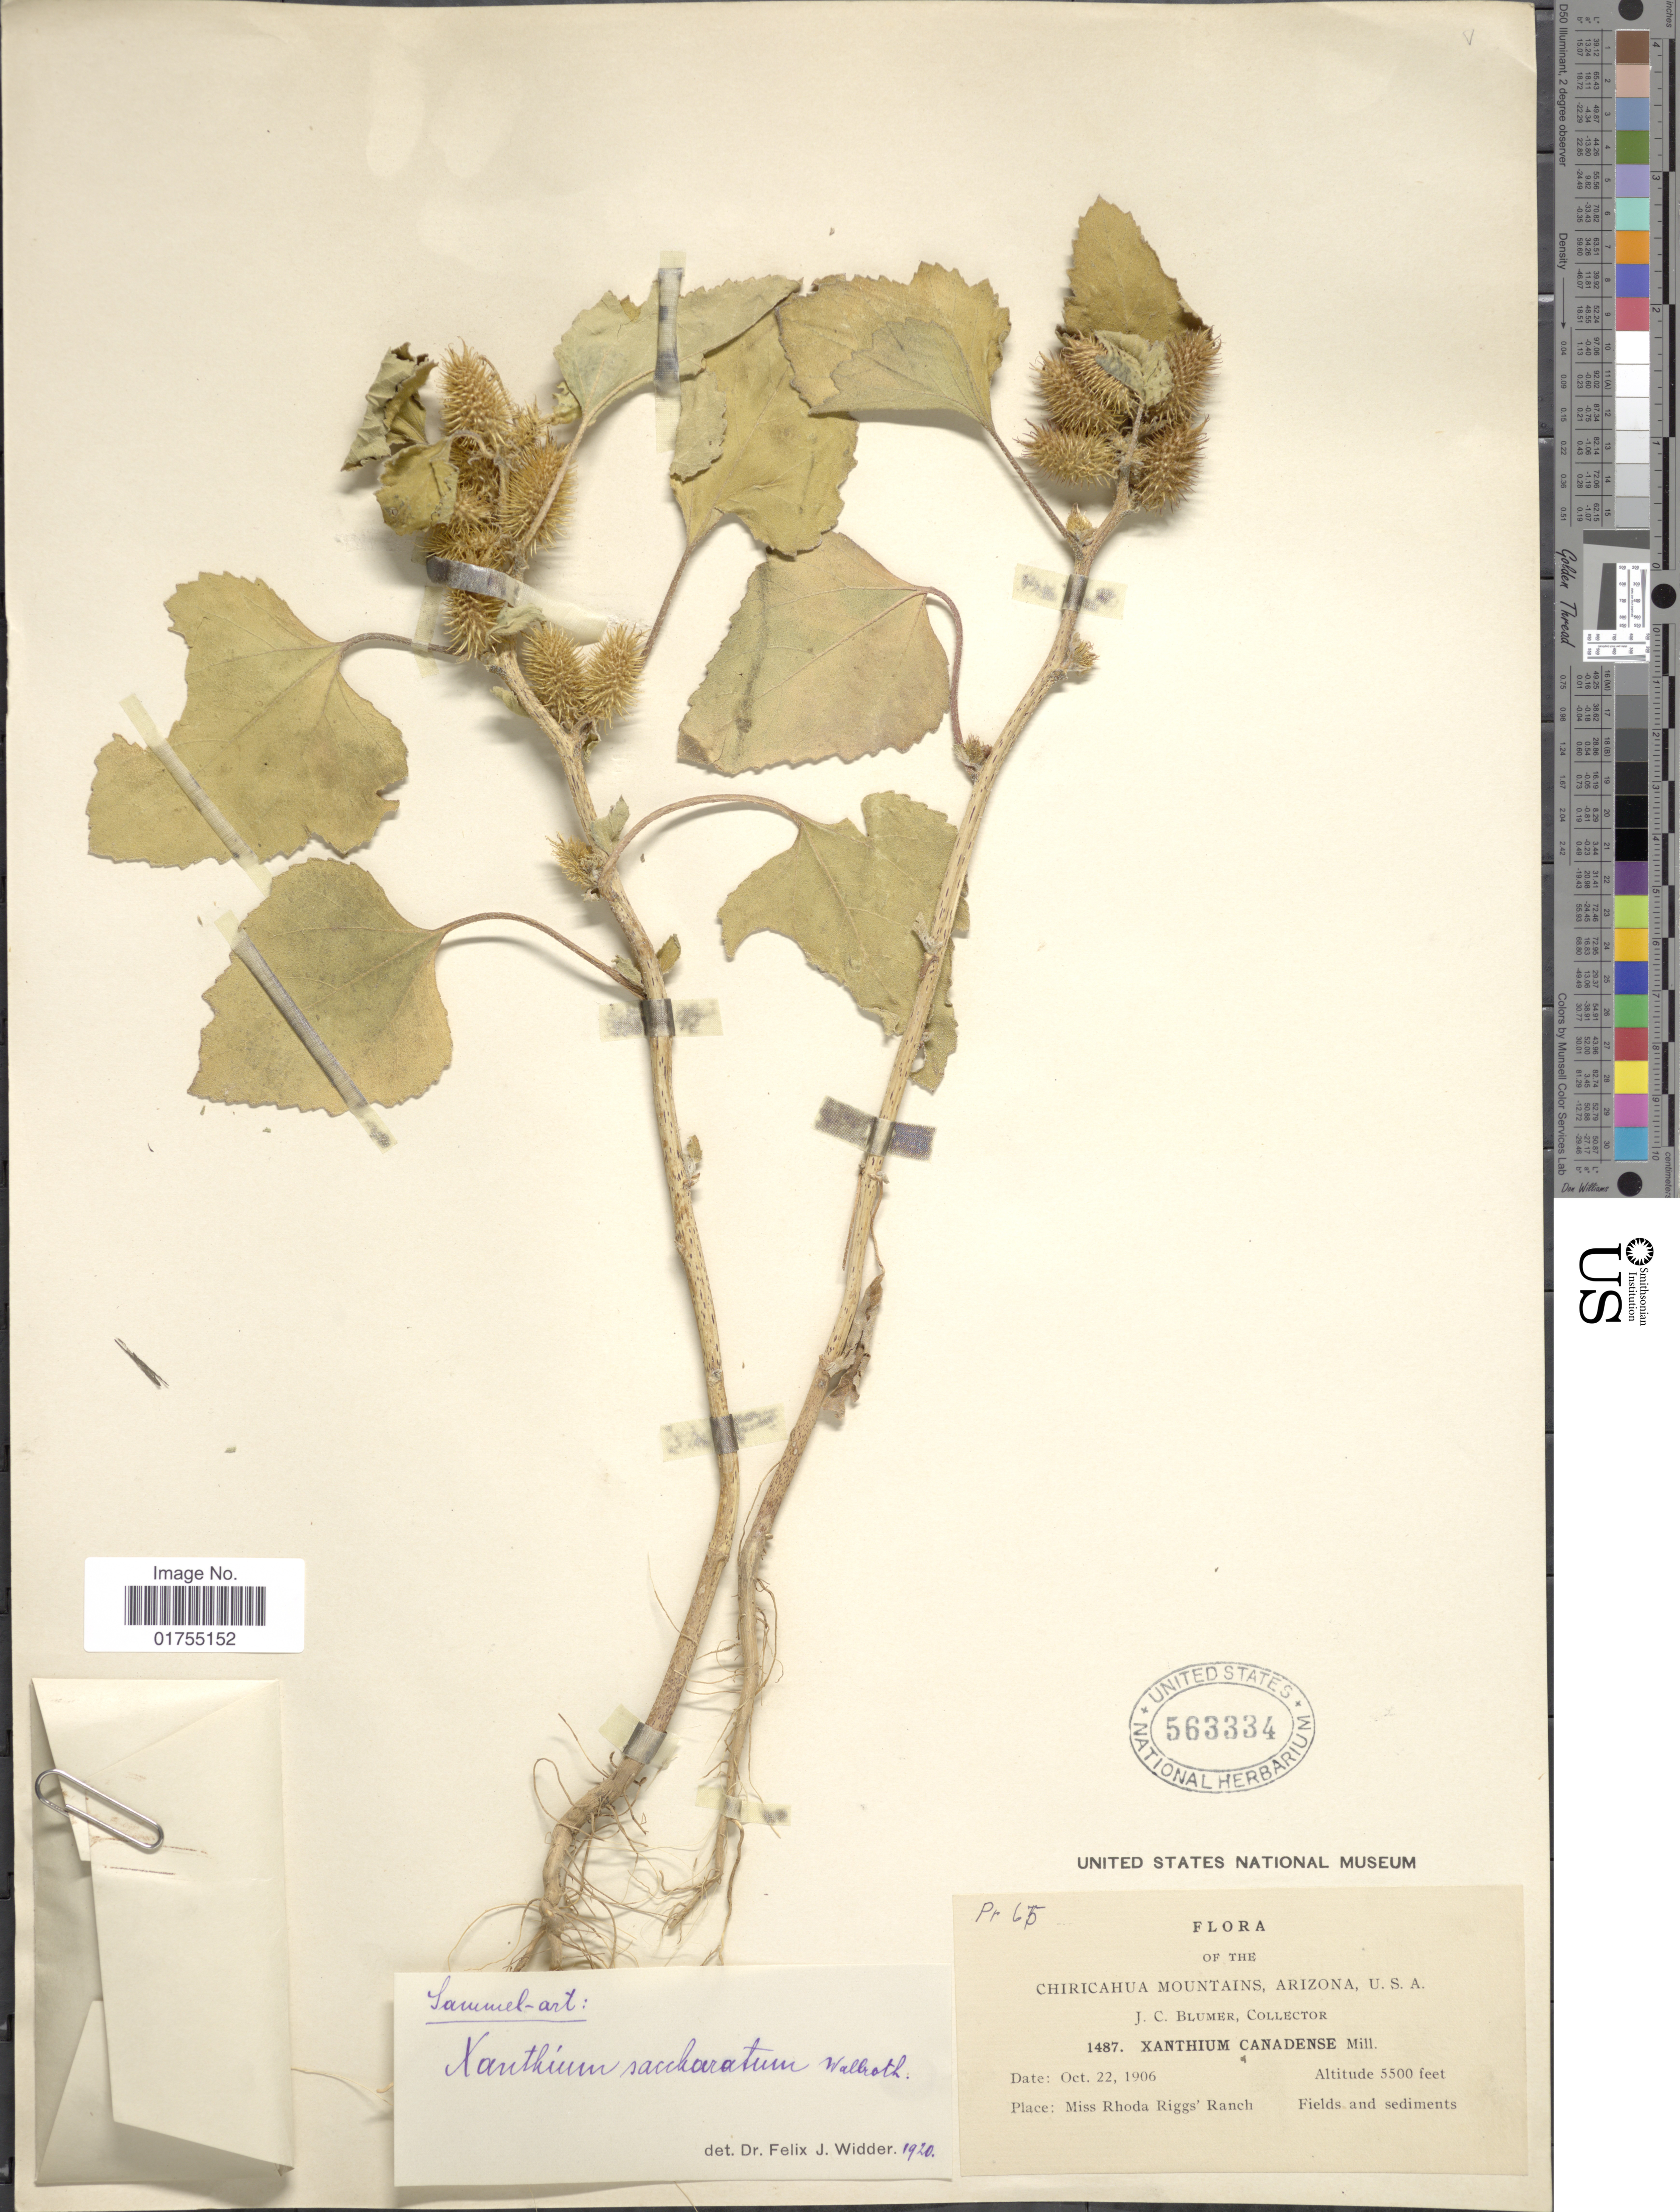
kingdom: Plantae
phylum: Tracheophyta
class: Magnoliopsida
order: Asterales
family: Asteraceae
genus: Xanthium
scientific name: Xanthium strumarium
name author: L.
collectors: J. C. Blumer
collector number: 1487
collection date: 1906-10-22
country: United States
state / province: Arizona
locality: Chiracahua Mountains. Miss Rhoda Rigg's Ranch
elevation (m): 1676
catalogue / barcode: US 563334